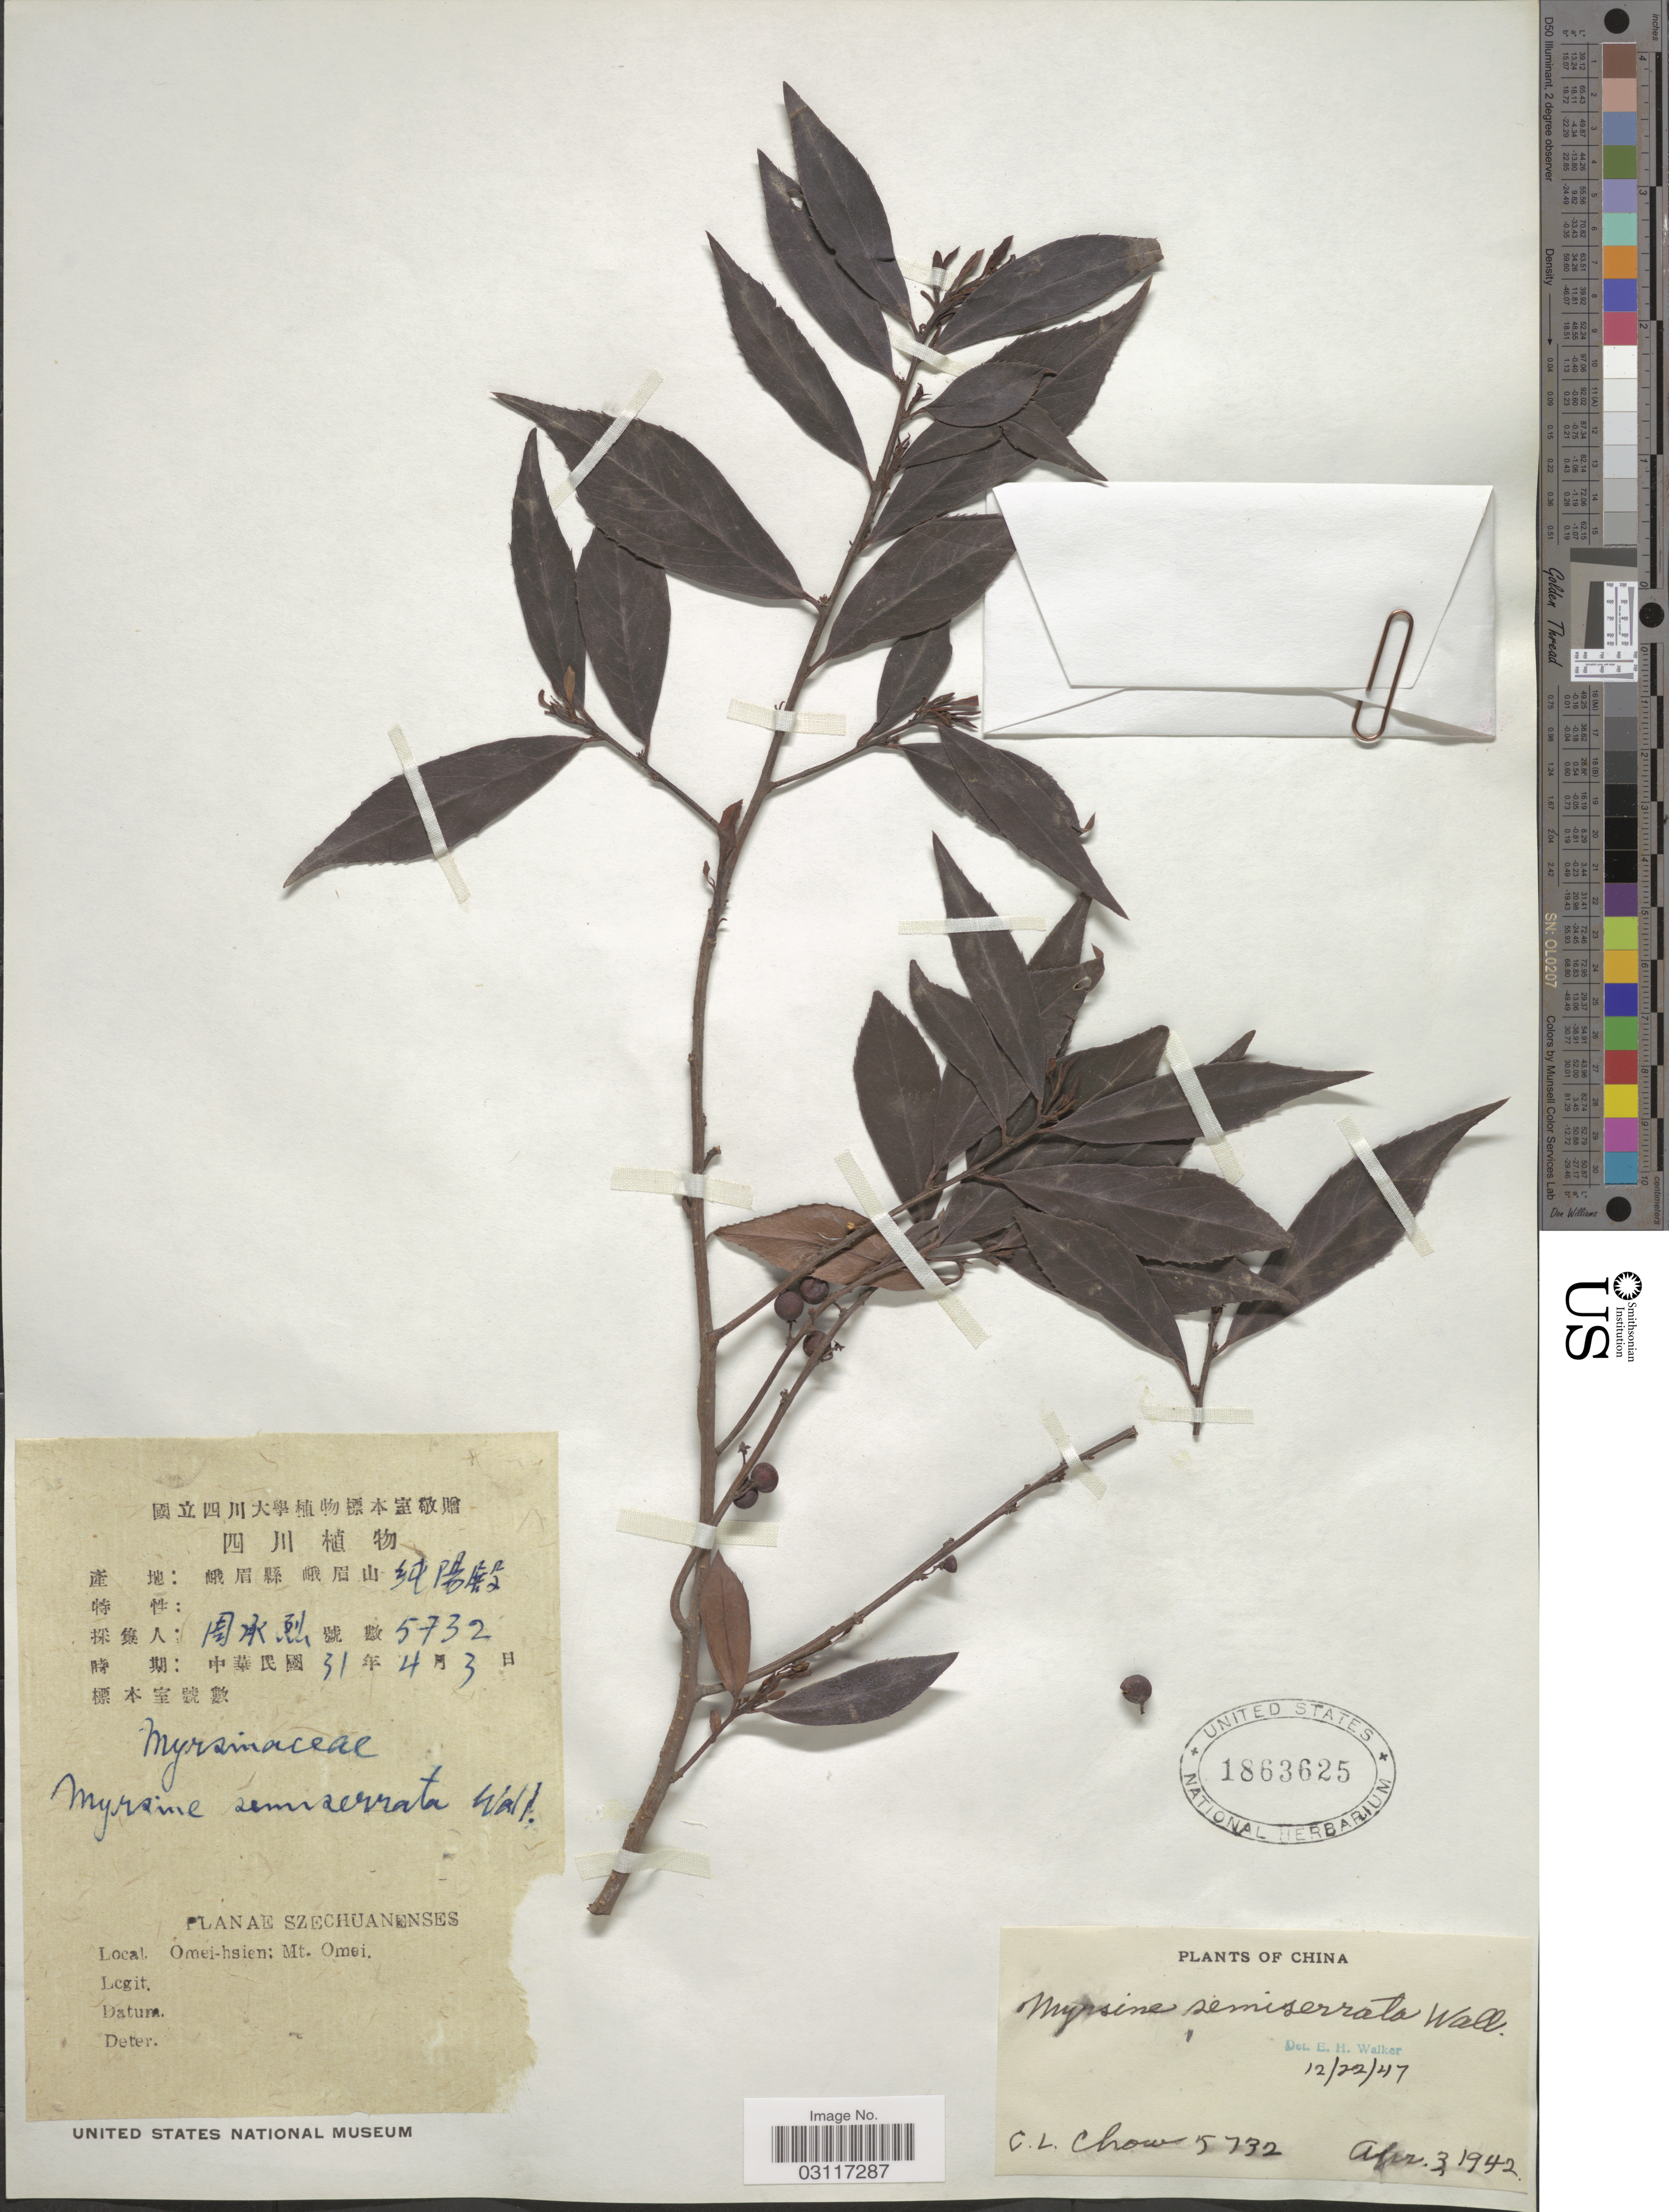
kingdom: Plantae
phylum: Tracheophyta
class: Magnoliopsida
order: Ericales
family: Primulaceae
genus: Myrsine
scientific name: Myrsine semiserrata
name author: Wall.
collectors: C. Chow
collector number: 5732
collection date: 1942-04-03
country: China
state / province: Sichuan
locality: Szechuanenses. Omei-hsien: Mt. Omei.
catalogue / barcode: US 1863625